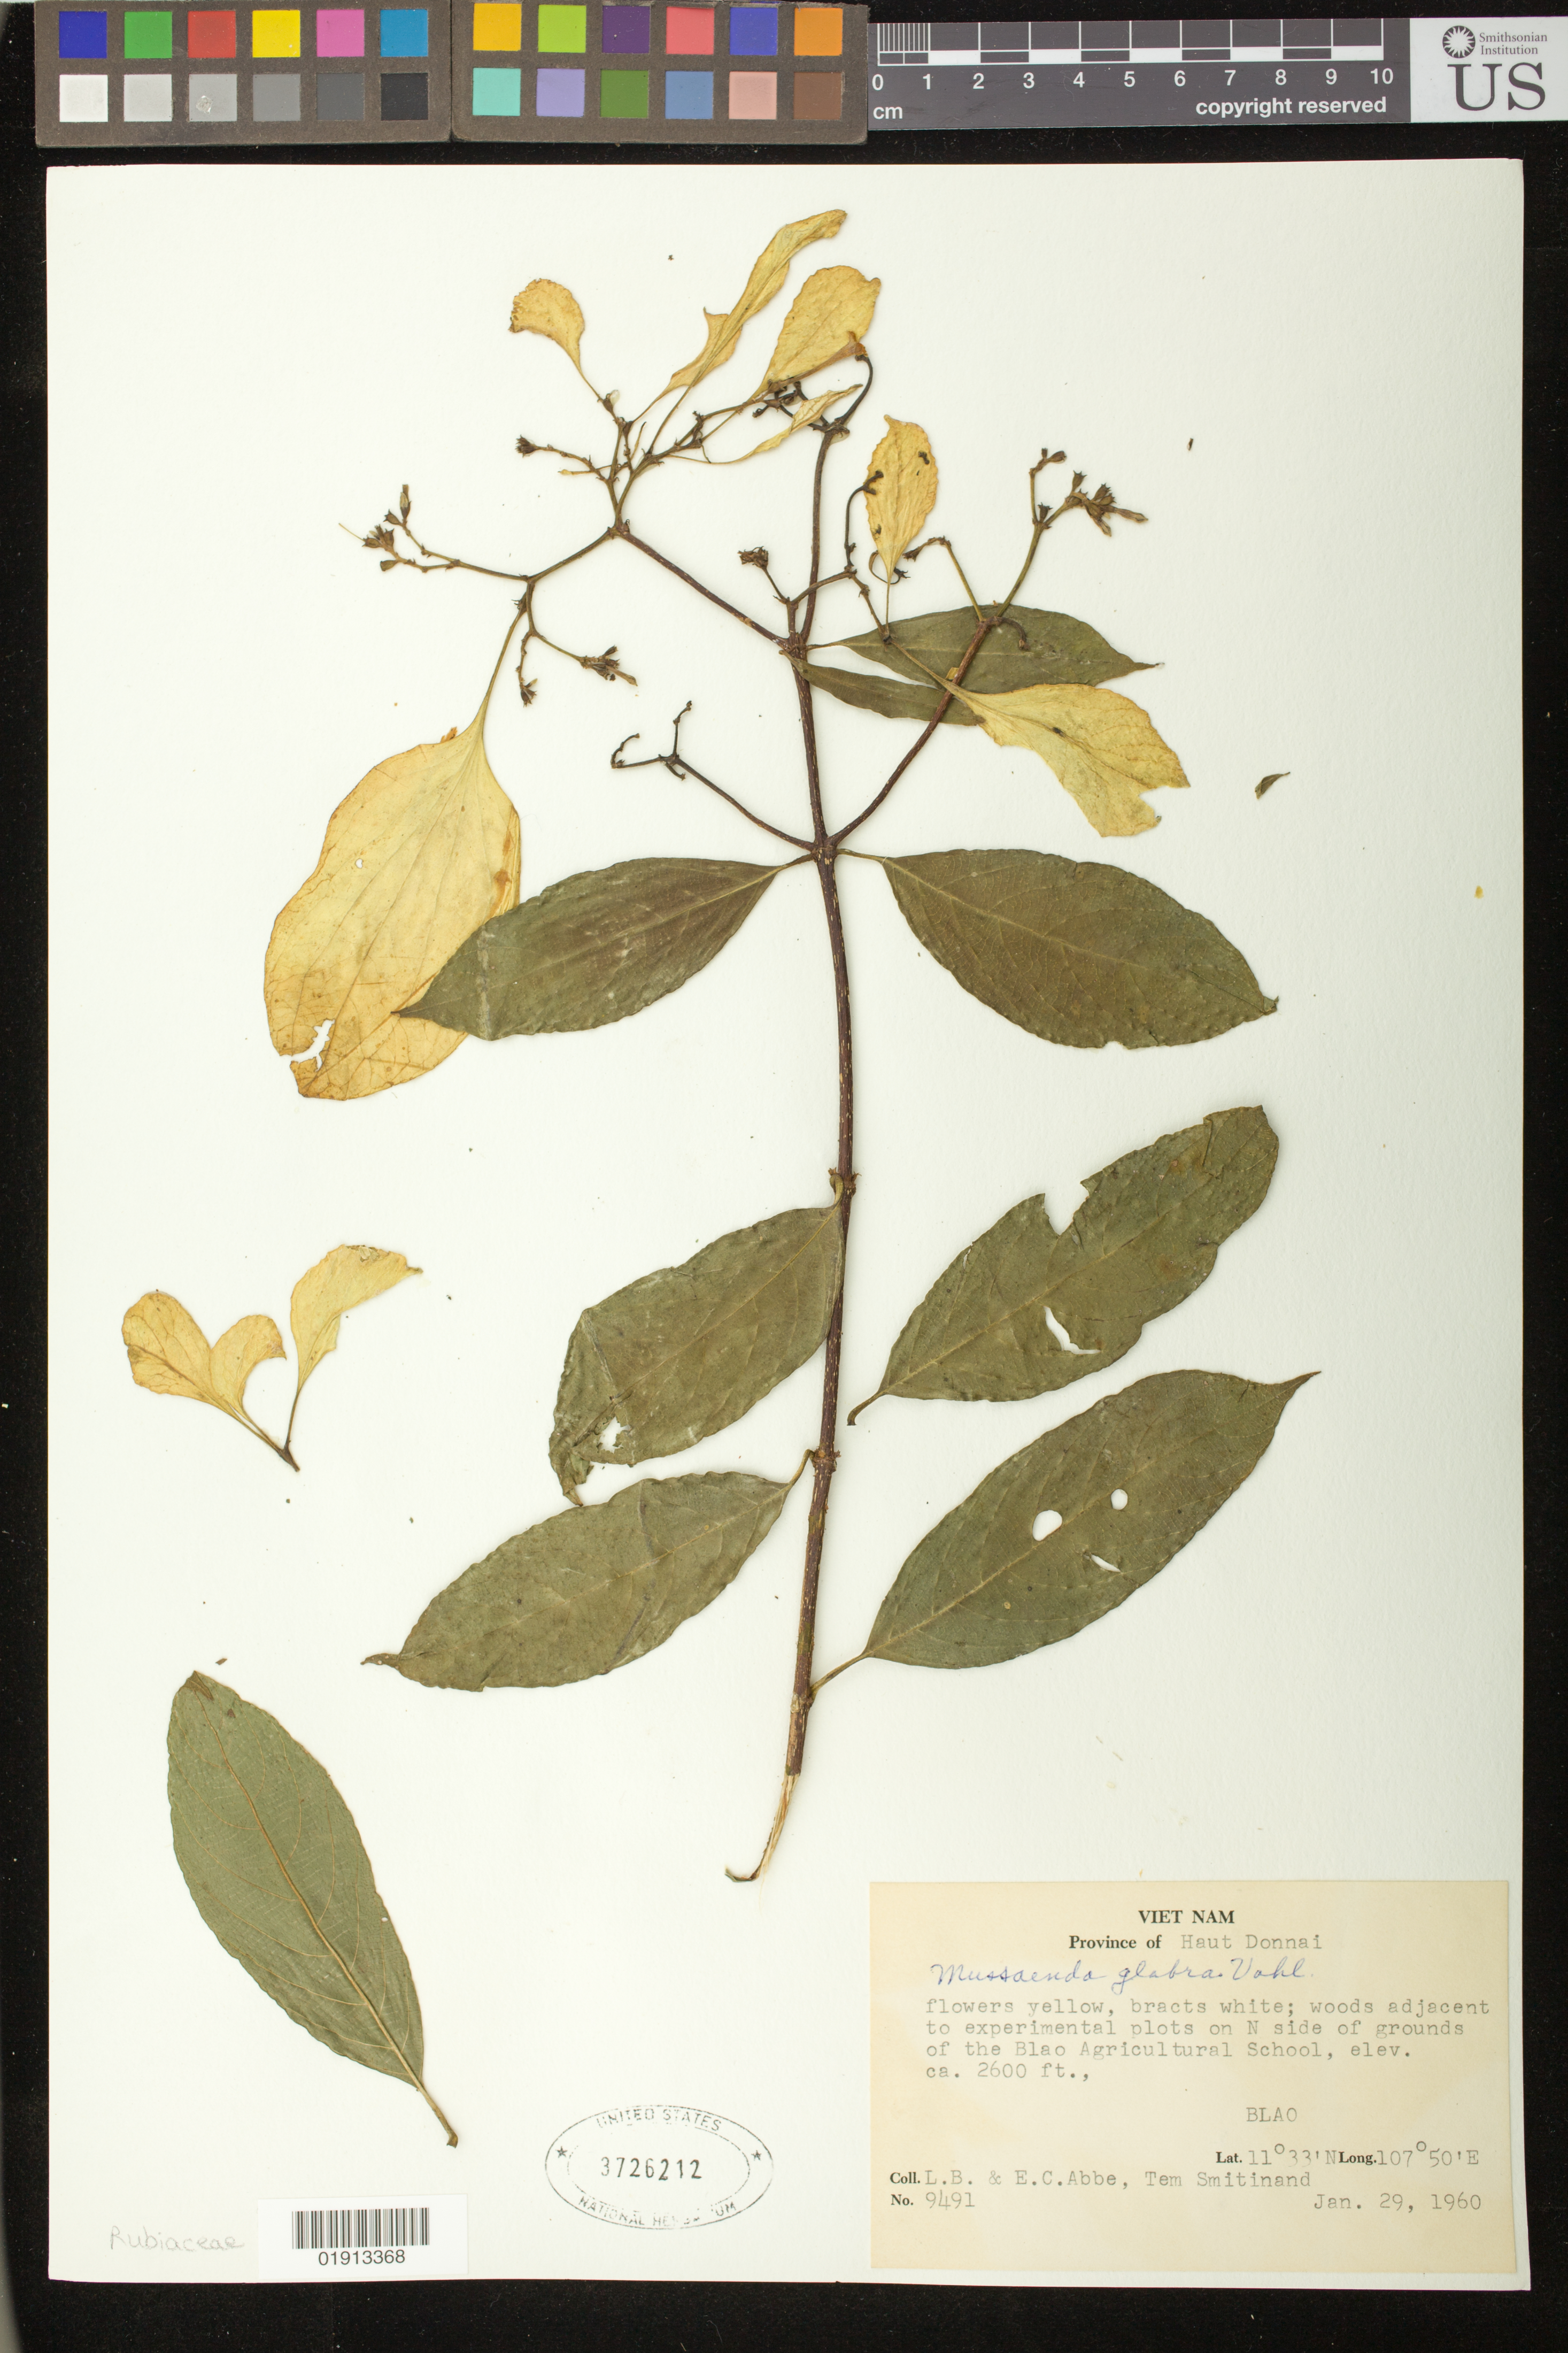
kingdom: Plantae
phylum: Tracheophyta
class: Magnoliopsida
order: Gentianales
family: Rubiaceae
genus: Mussaenda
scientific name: Mussaenda glabra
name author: Vahl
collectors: L. B. Abbe, E. C. Abbe & T. Smitinand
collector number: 9491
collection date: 1960-01-29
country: Vietnam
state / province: Lam Dong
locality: Province of Haut Donnai, Blao, woods adjacent to experimental plots on N side of grounds of the Blao Agricultural School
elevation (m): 792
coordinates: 11 33 N, 107 50 E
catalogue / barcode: US 3726212